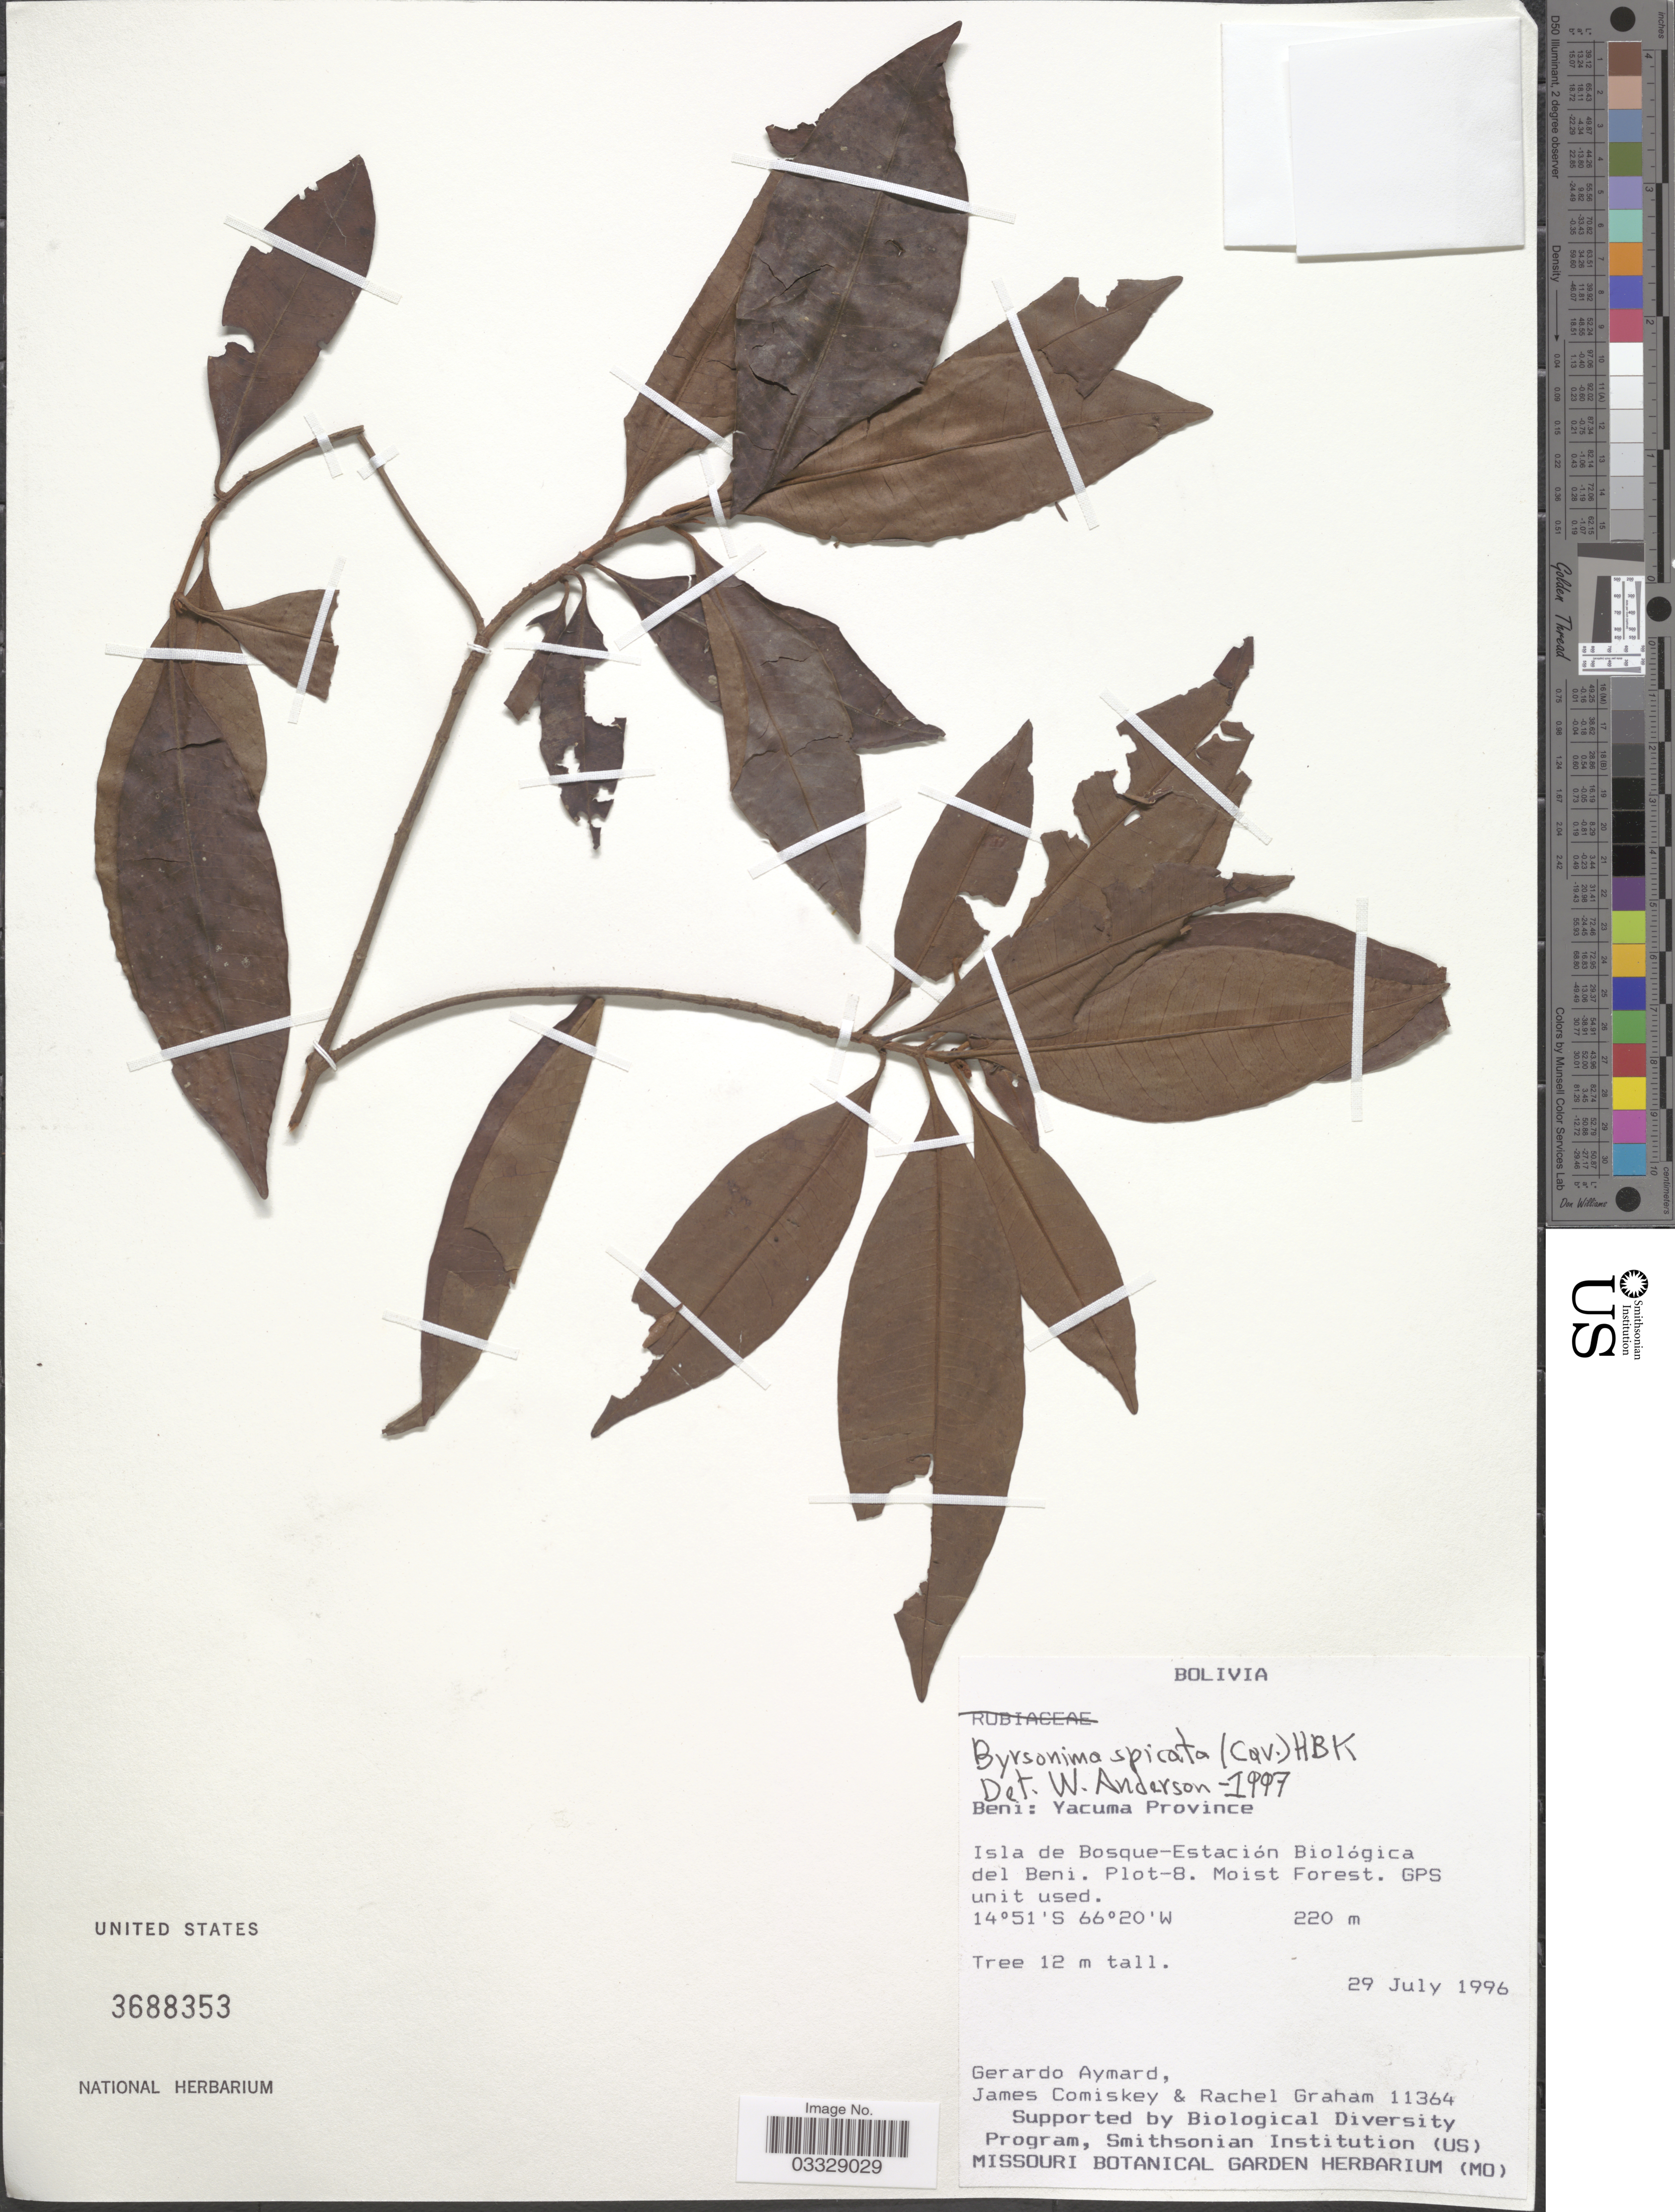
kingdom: Plantae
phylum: Tracheophyta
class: Magnoliopsida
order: Malpighiales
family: Malpighiaceae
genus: Byrsonima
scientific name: Byrsonima spicata (Cav.) DC.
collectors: G. A. Aymard, J. A. Comiskey & R. Graham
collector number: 11364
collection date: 1996-07-29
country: Bolivia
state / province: Beni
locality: Yacuma Province. Isla de Bosque-Estación Biológica del Beni. Plot-8.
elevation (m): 220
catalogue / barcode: US 3688353